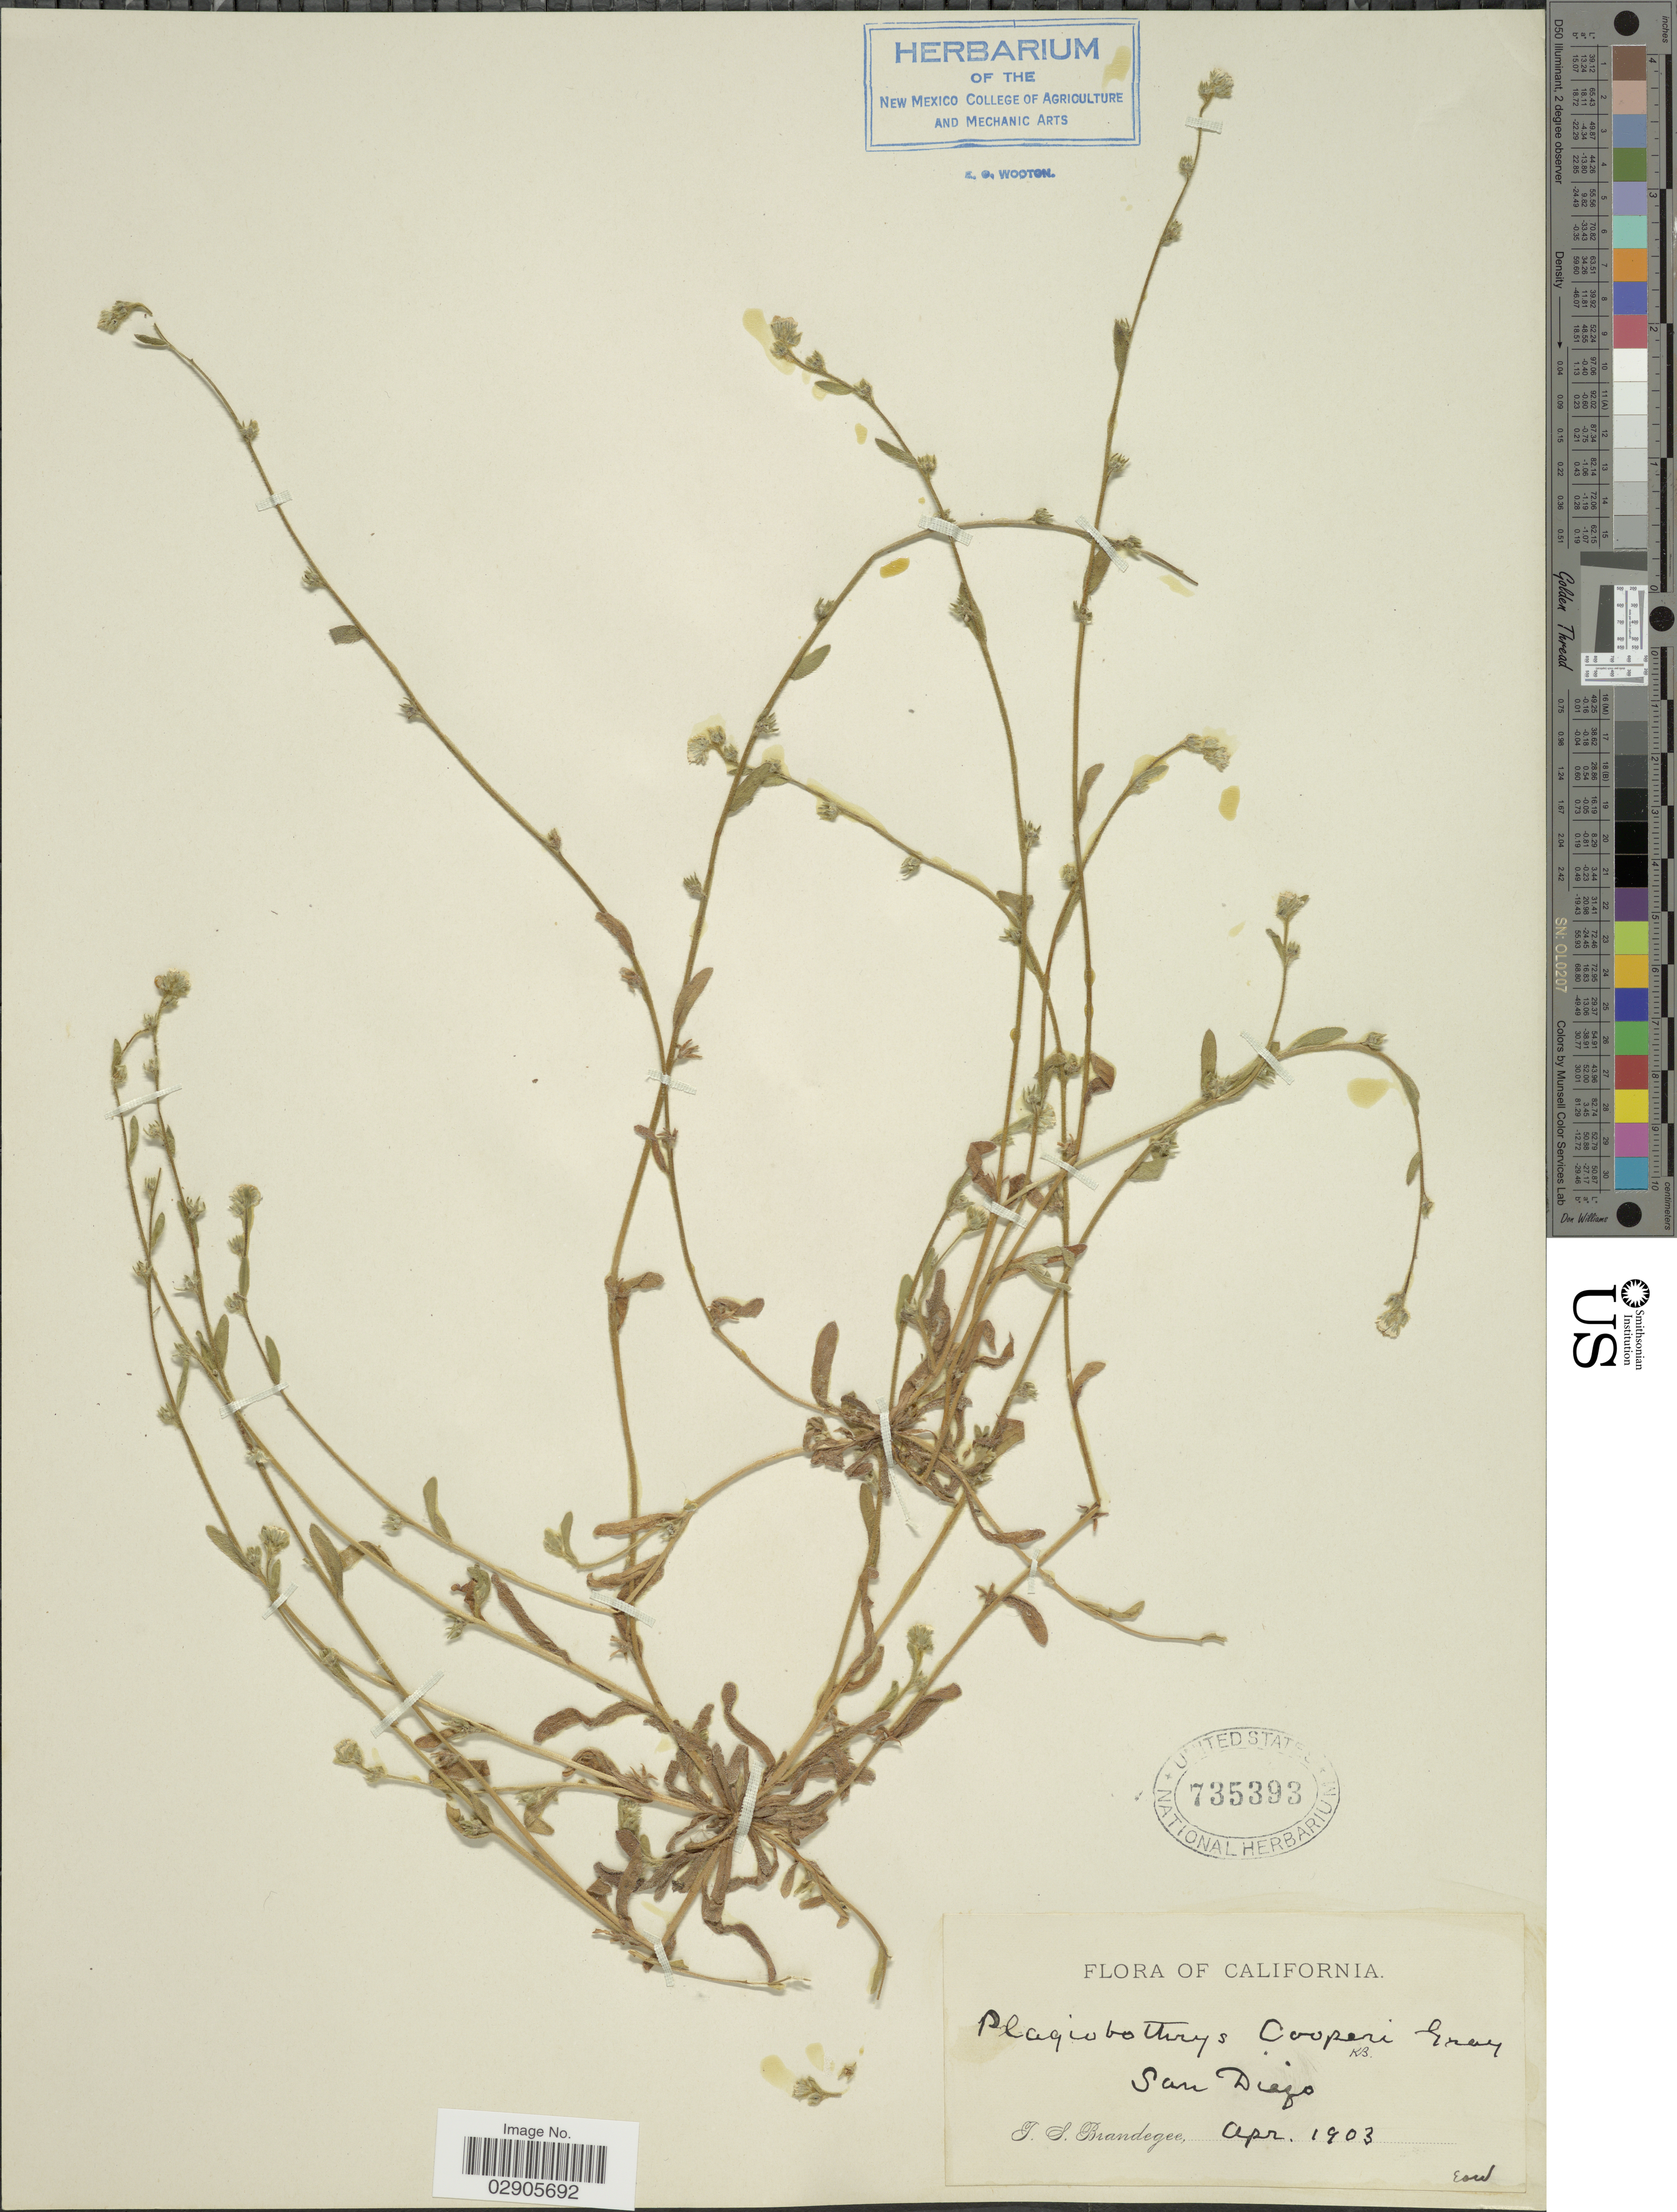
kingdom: Plantae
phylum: Tracheophyta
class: Magnoliopsida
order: Boraginales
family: Boraginaceae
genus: Plagiobothrys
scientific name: Plagiobothrys cooperi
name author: A. Gray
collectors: J. S. Brandegee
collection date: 1903-04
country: United States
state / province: California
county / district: San Diego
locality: San Diego.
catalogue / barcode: US 735393